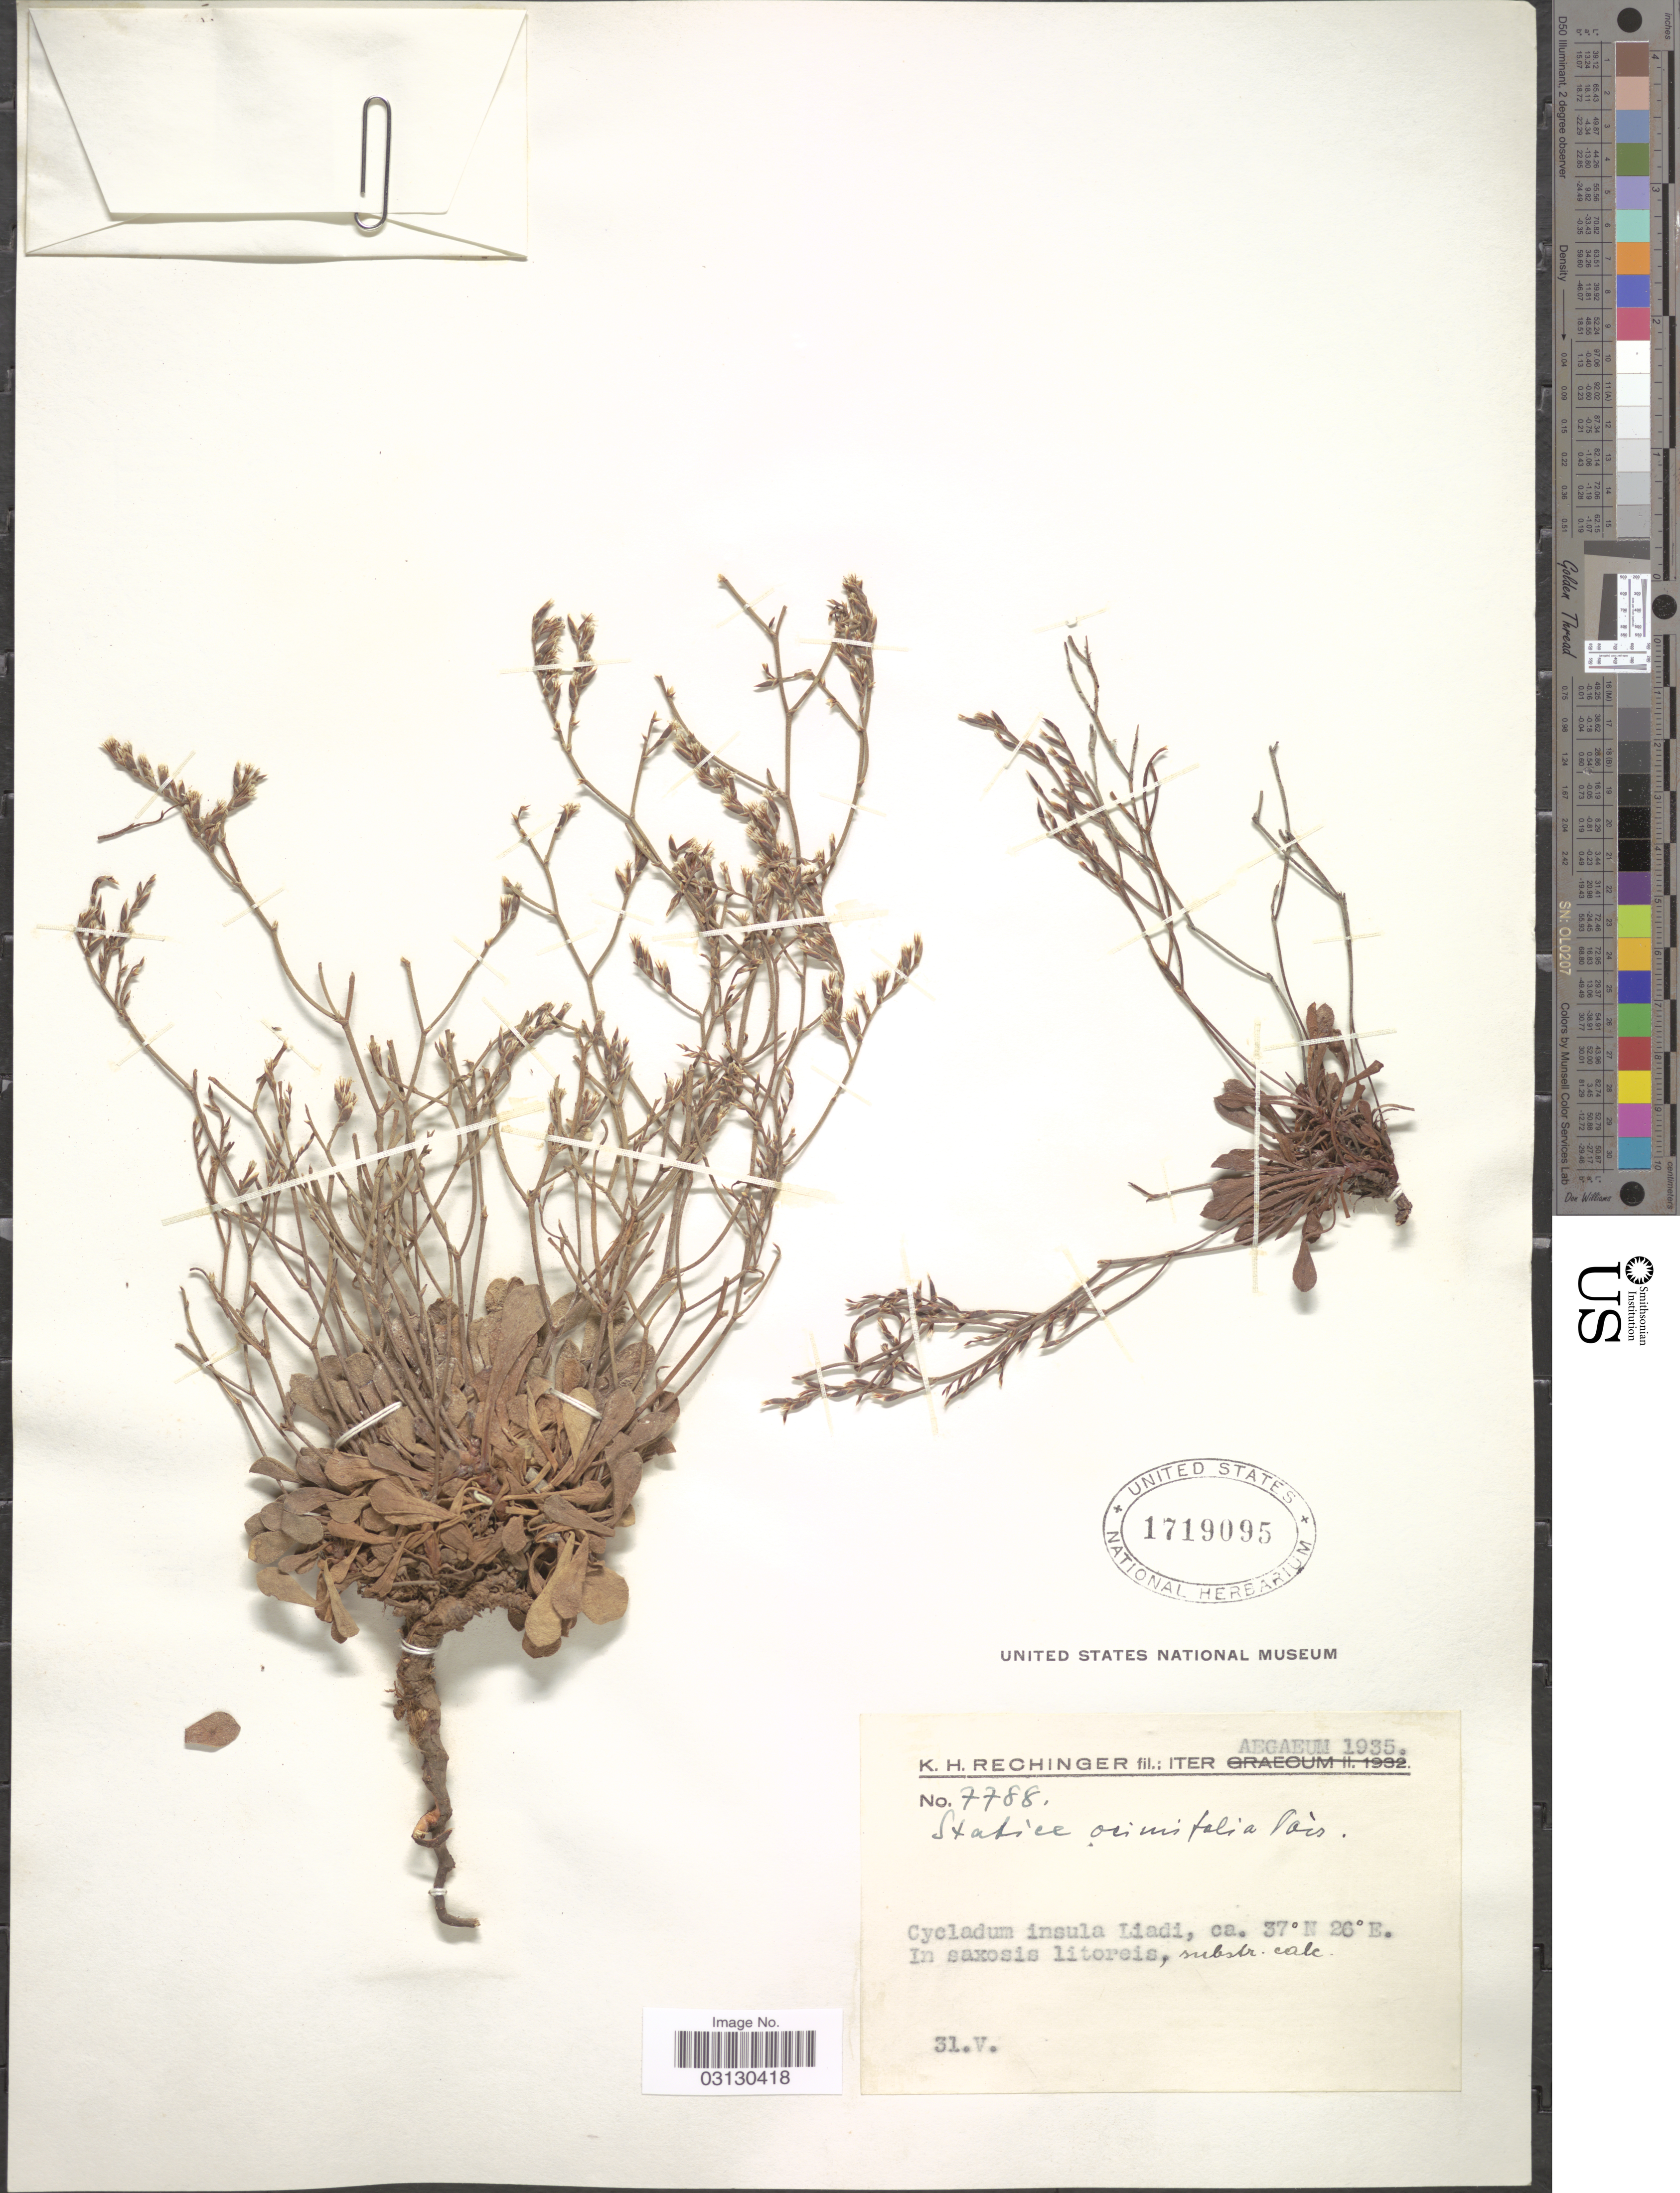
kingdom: Plantae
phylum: Tracheophyta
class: Magnoliopsida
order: Caryophyllales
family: Plumbaginaceae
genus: Limonium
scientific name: Limonium ocymifolium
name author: (Poir.) Kuntze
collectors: K. H. Rechinger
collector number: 7788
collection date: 1935-05-31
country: Greece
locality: Cycladum insula Liadi. In saxosis litoreis, substr. calc.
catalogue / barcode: US 1719095